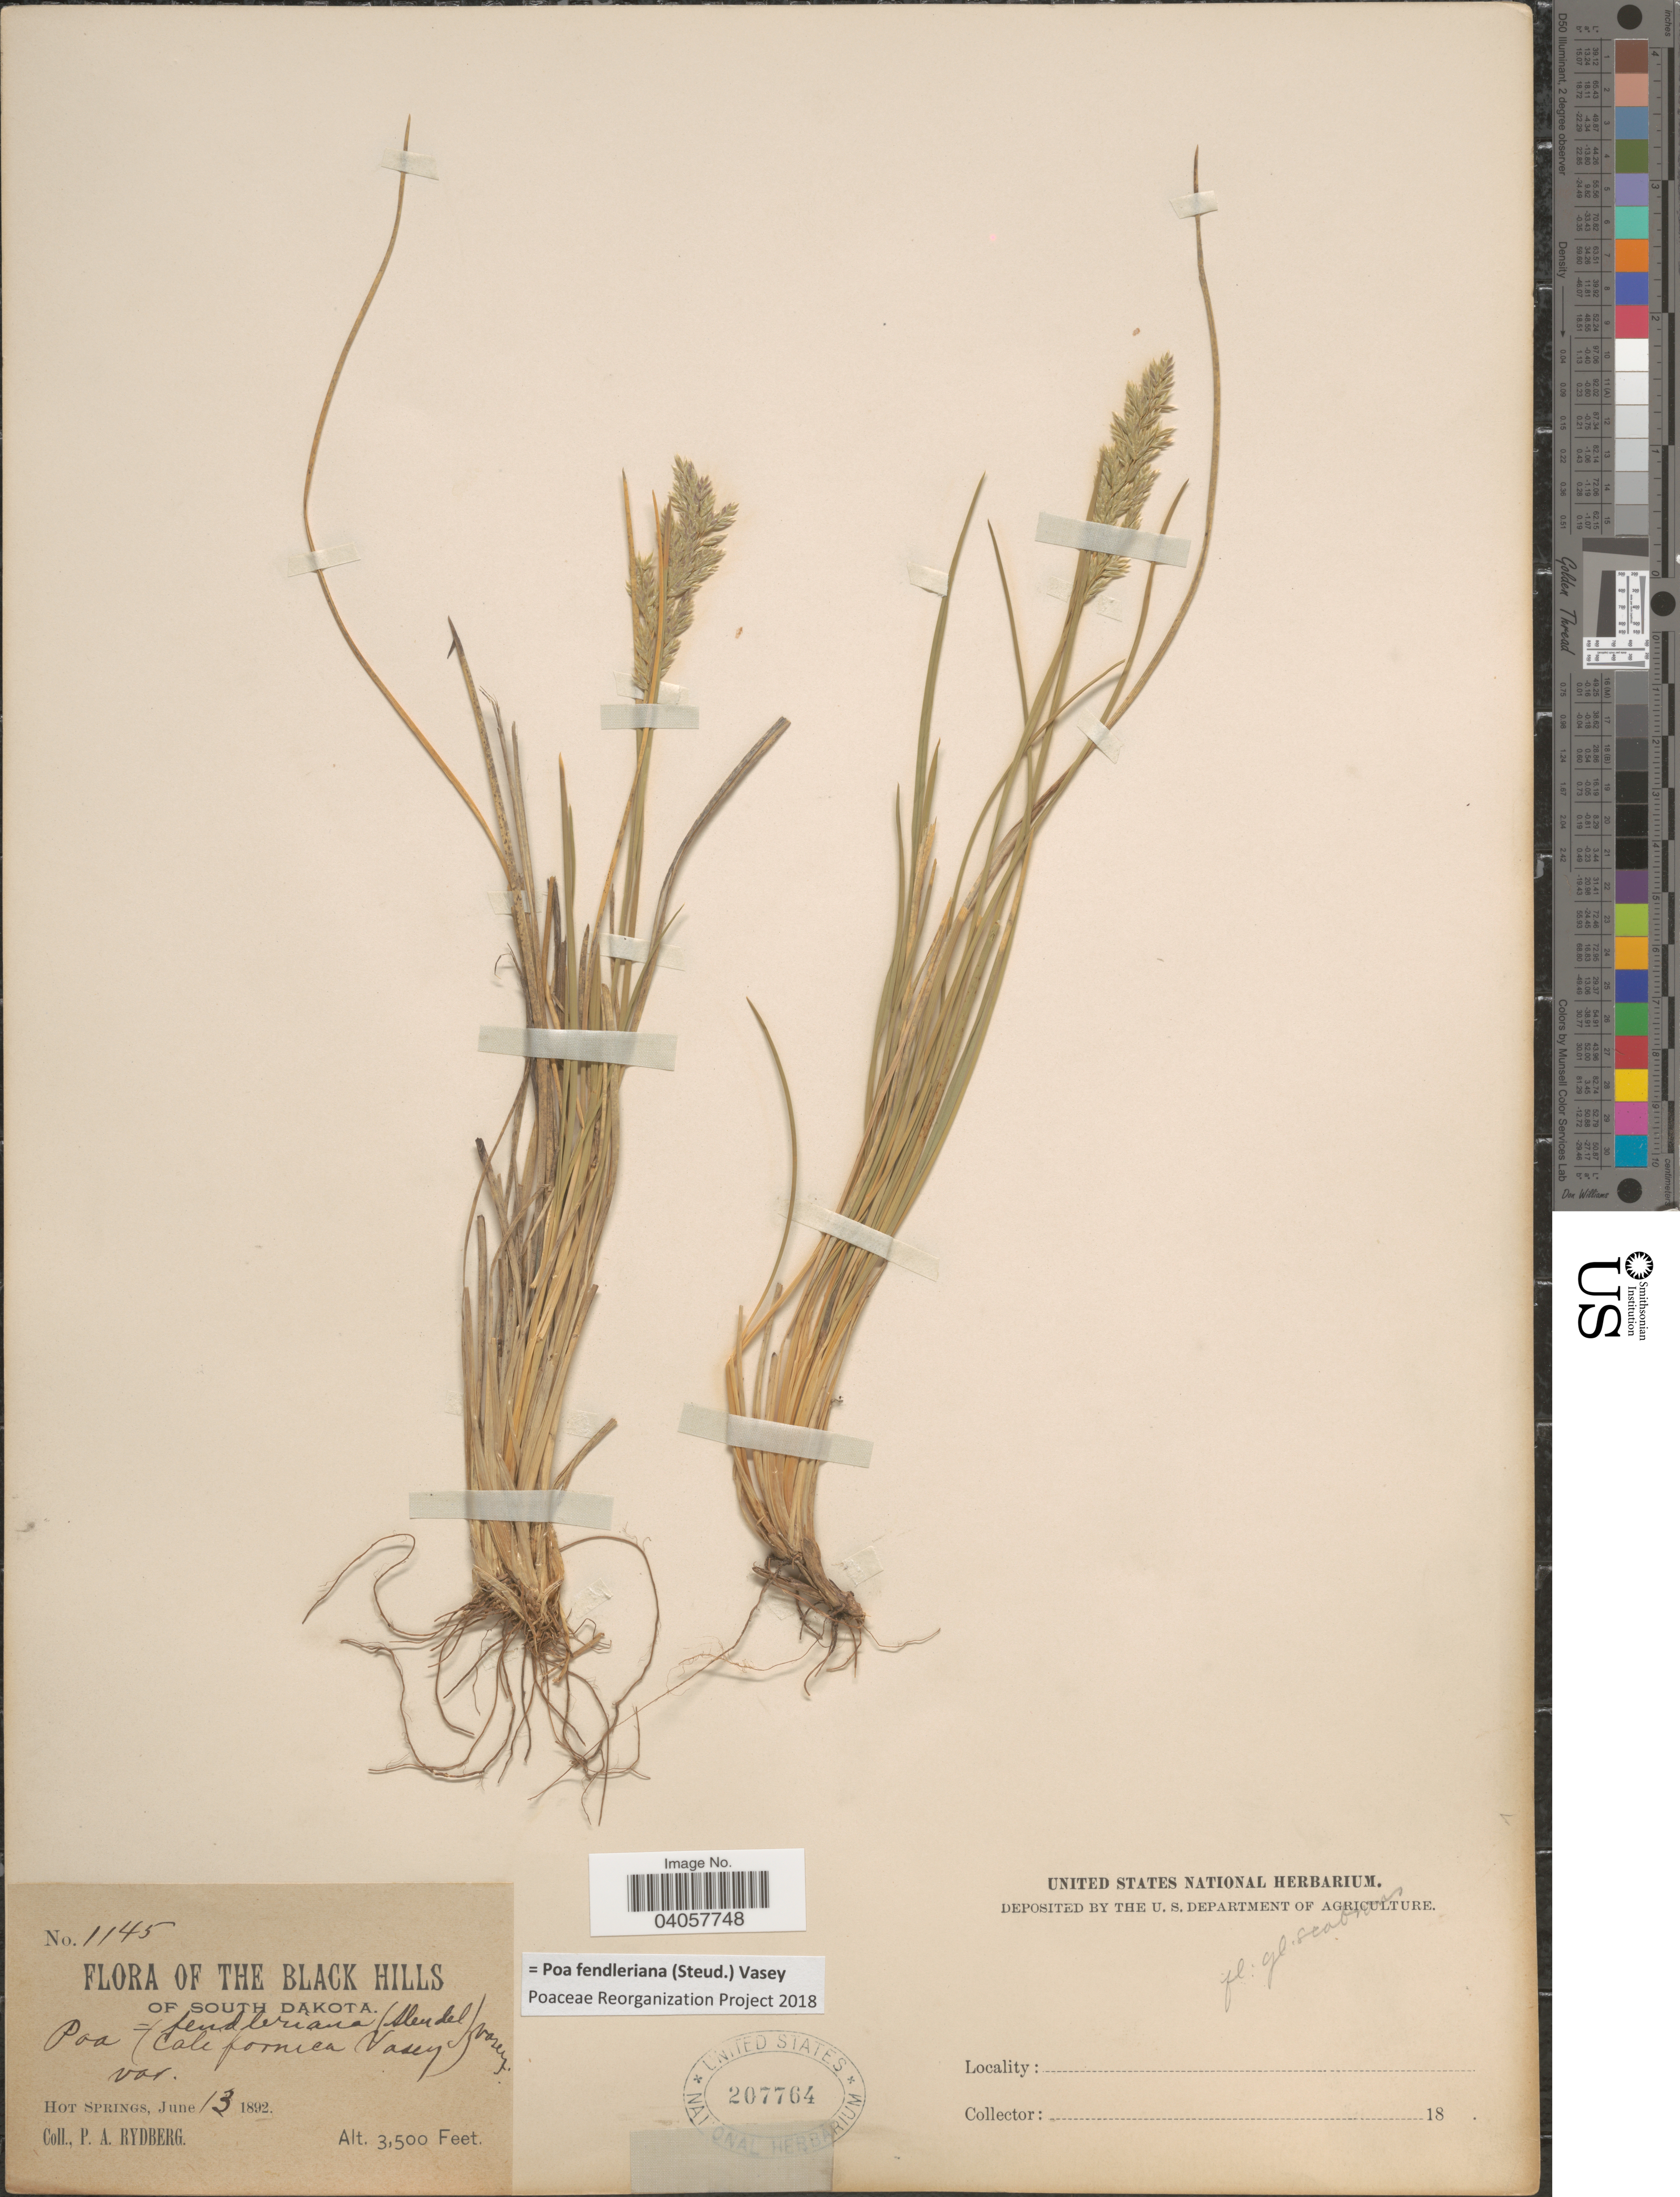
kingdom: Plantae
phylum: Tracheophyta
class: Liliopsida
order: Poales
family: Poaceae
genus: Poa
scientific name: Poa fendleriana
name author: (Steud.) Vasey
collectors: P. A. Rydberg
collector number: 1145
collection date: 1892-06-13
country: United States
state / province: South Dakota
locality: The Black Hills of South Dakota. Hot Springs.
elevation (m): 1067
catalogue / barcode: US 207764